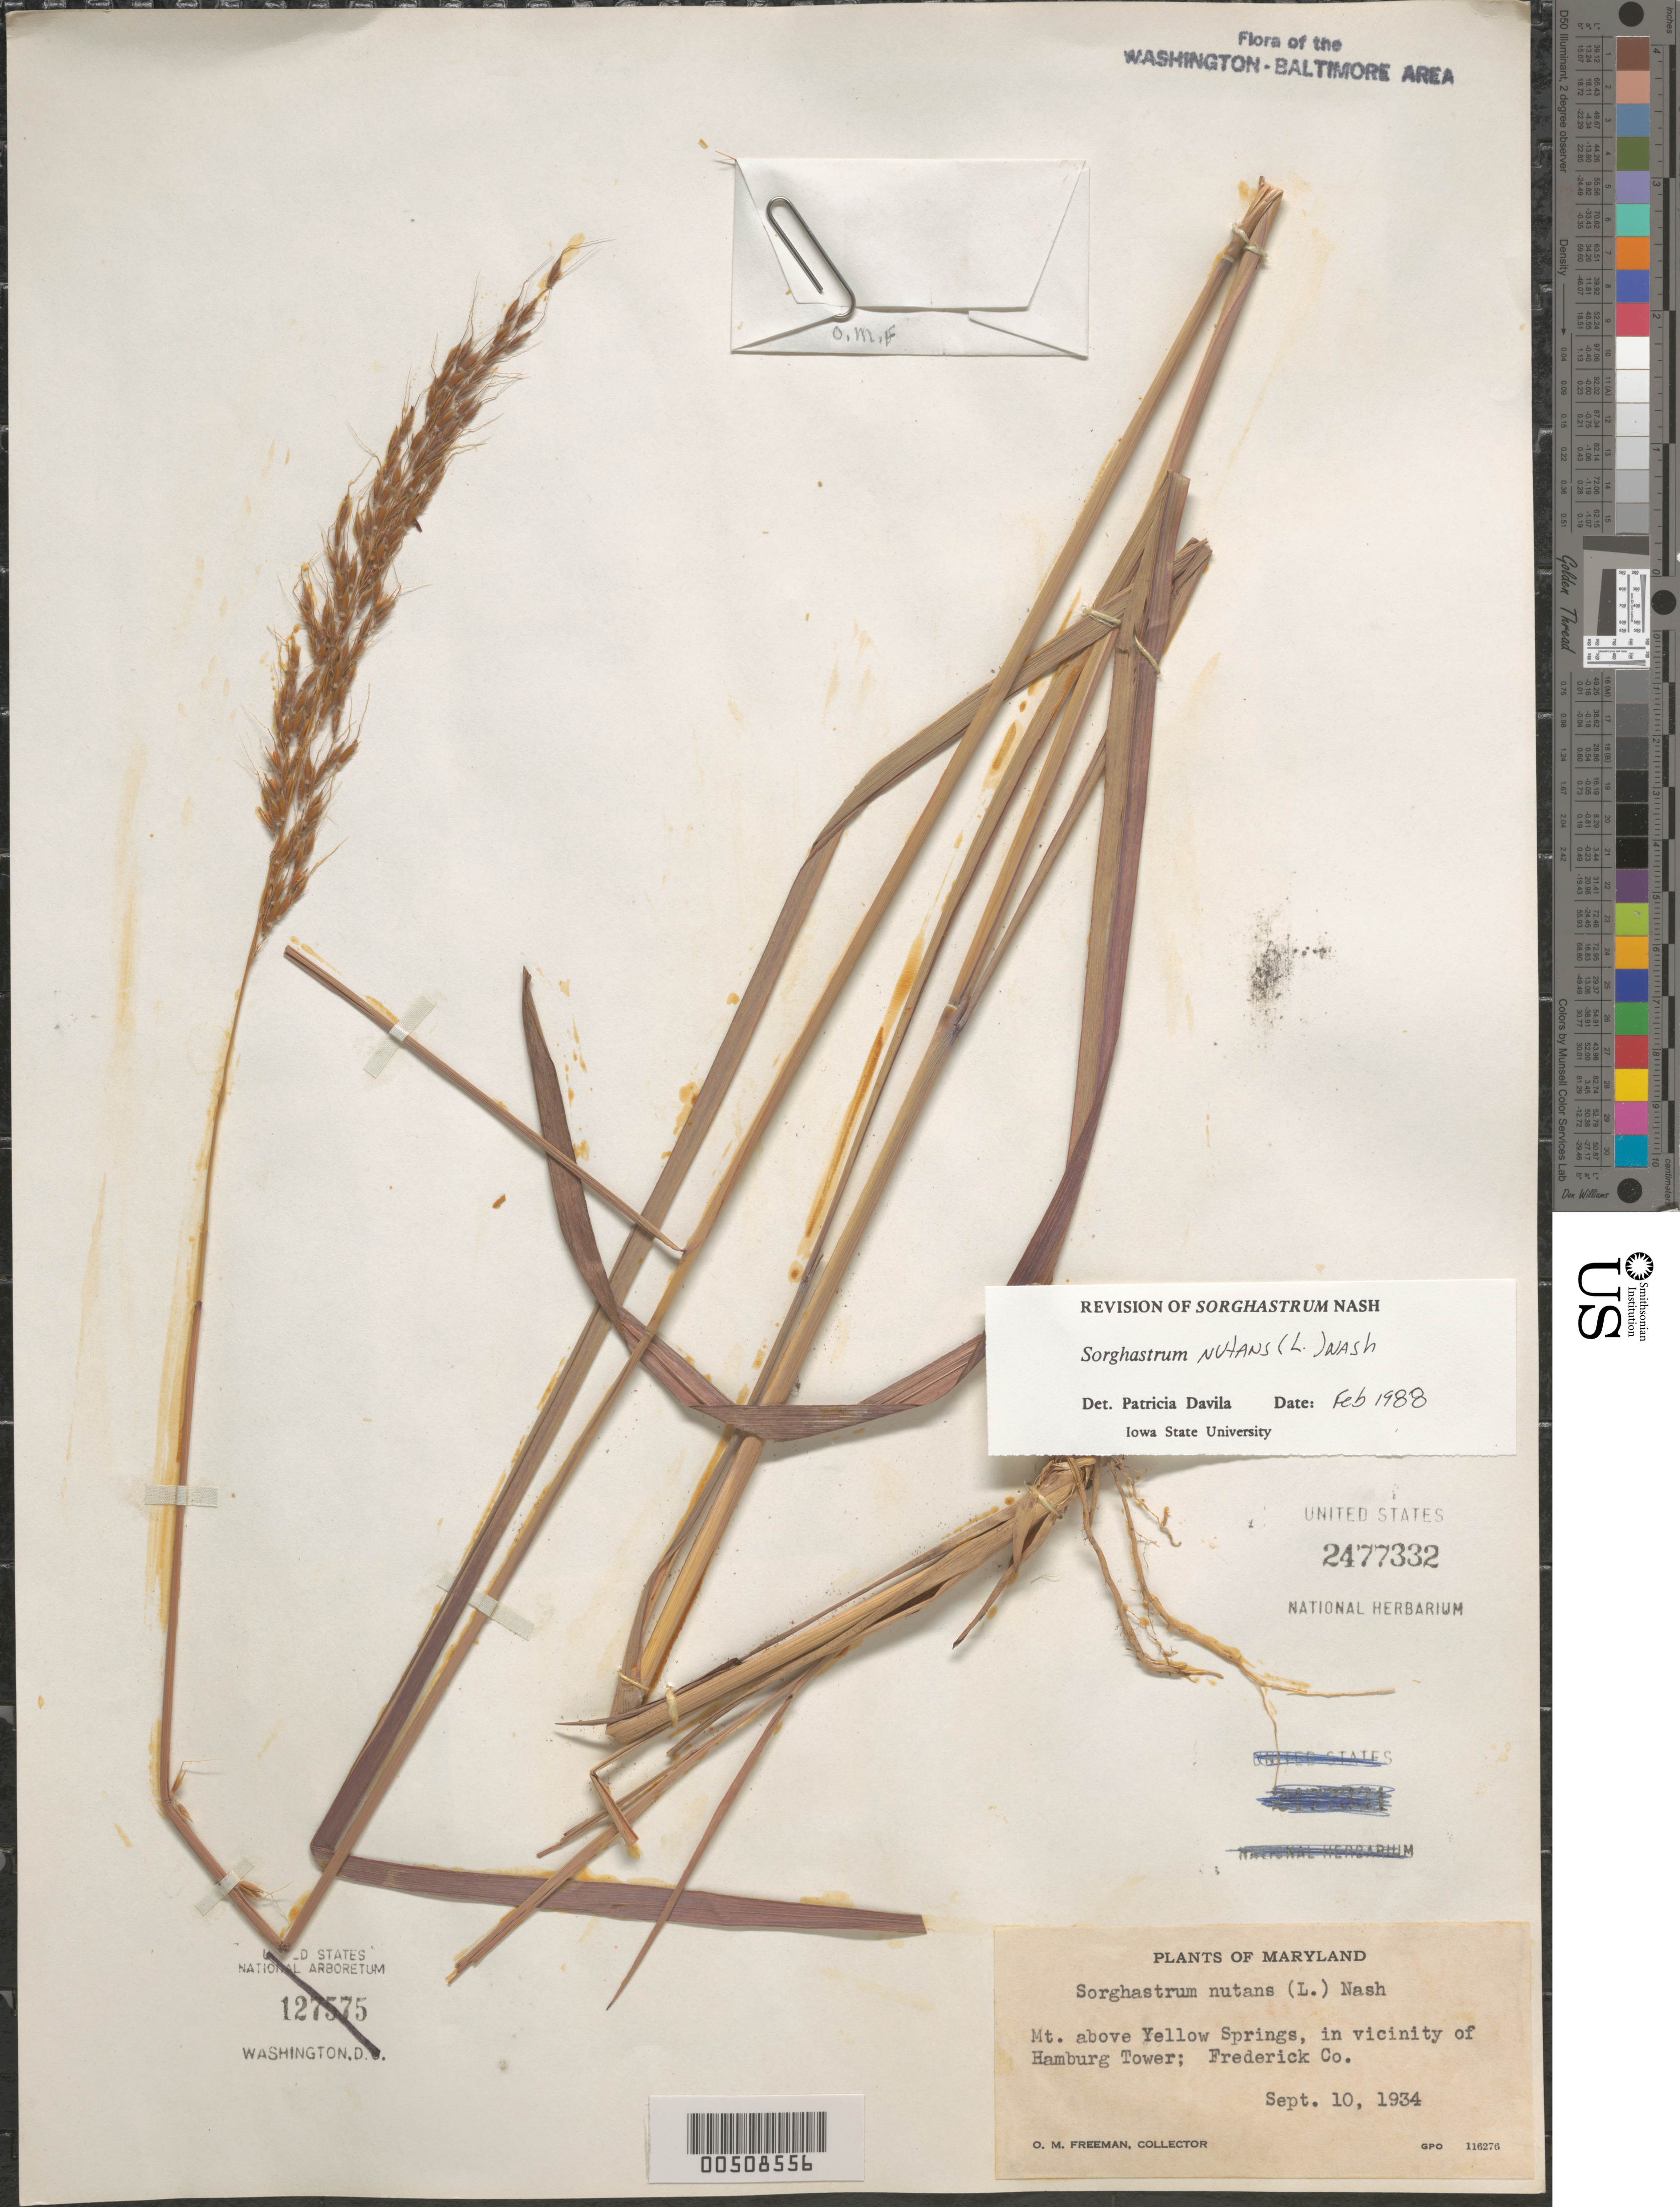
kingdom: Plantae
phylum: Tracheophyta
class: Liliopsida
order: Poales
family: Poaceae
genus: Sorghastrum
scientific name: Sorghastrum nutans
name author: (L.) Nash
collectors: O. Freeman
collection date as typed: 10 Sep 1934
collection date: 1934-09-10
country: United States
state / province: Maryland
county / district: Frederick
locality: Hamburg Tower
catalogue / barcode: US 2477332